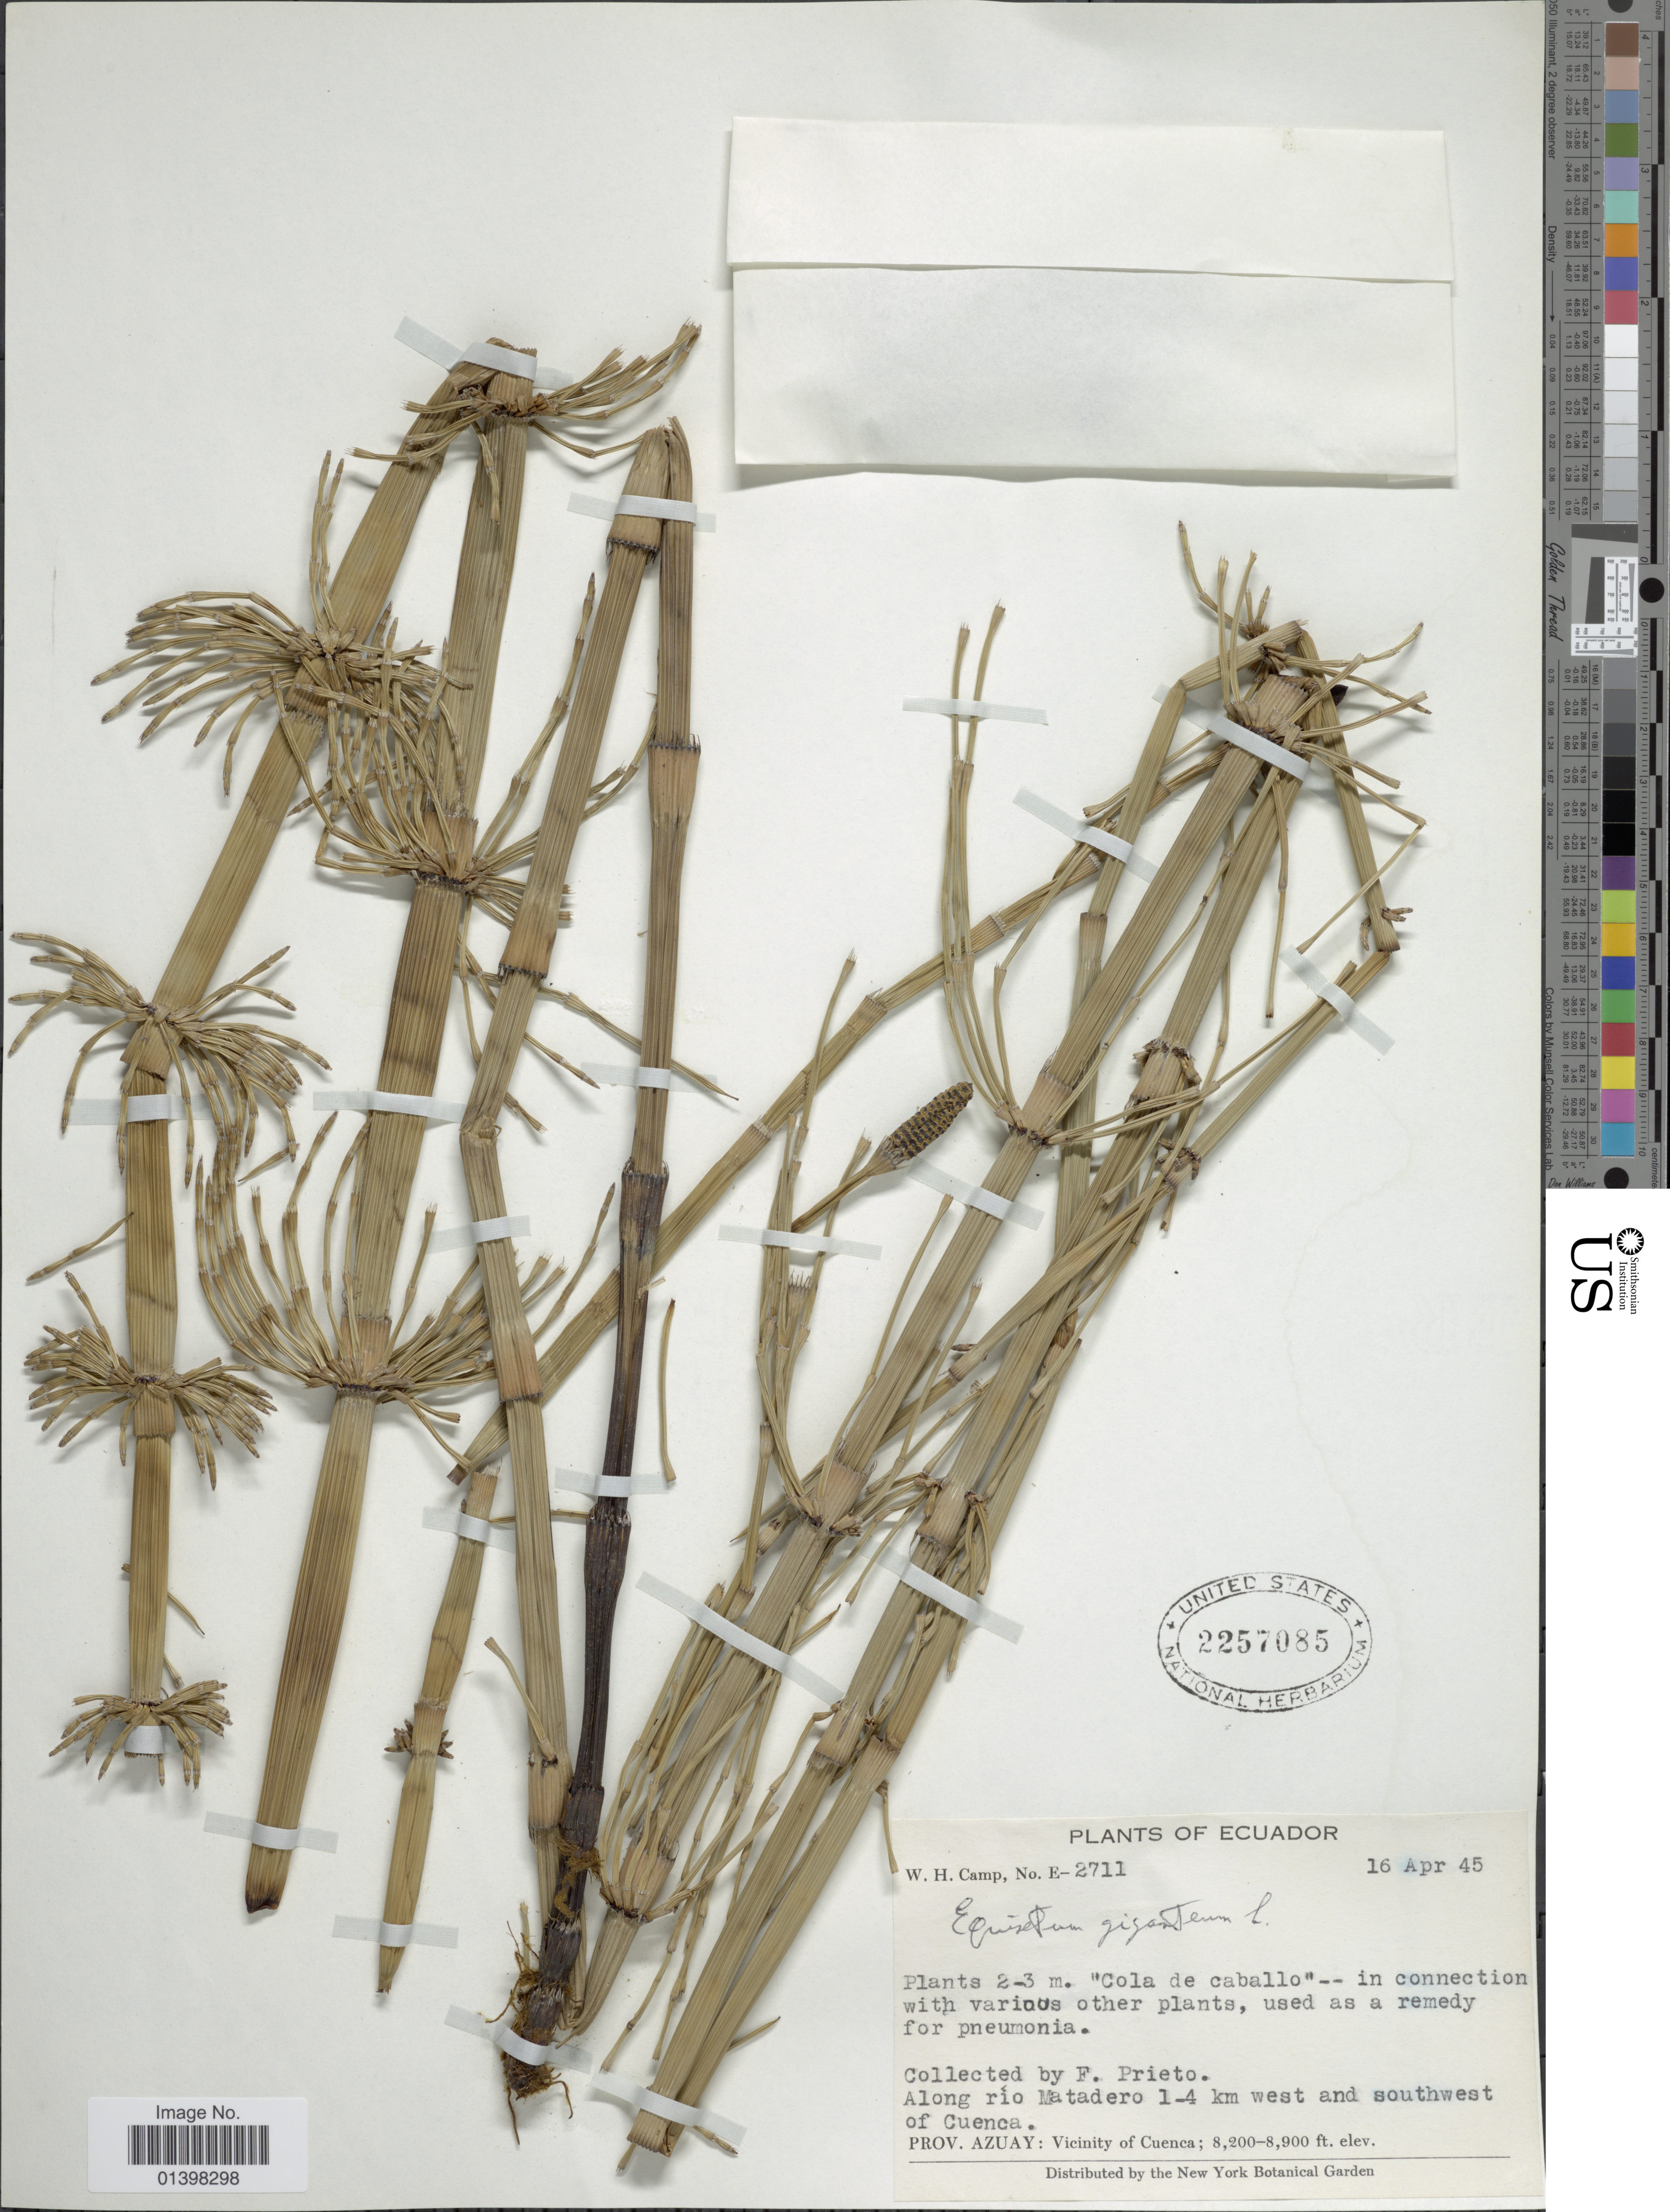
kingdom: Plantae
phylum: Tracheophyta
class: Polypodiopsida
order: Equisetales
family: Equisetaceae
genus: Equisetum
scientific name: Equisetum giganteum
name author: L.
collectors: F. Prieto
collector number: E-2711?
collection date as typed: Transcribed d/m/y: 16/4/45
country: Ecuador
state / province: Azuay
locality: Along rio Matadero 1-4 km west and southwest of Cuenca, Prov. Azuay: Vicinity of Cuenca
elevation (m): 2499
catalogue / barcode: US 2257085